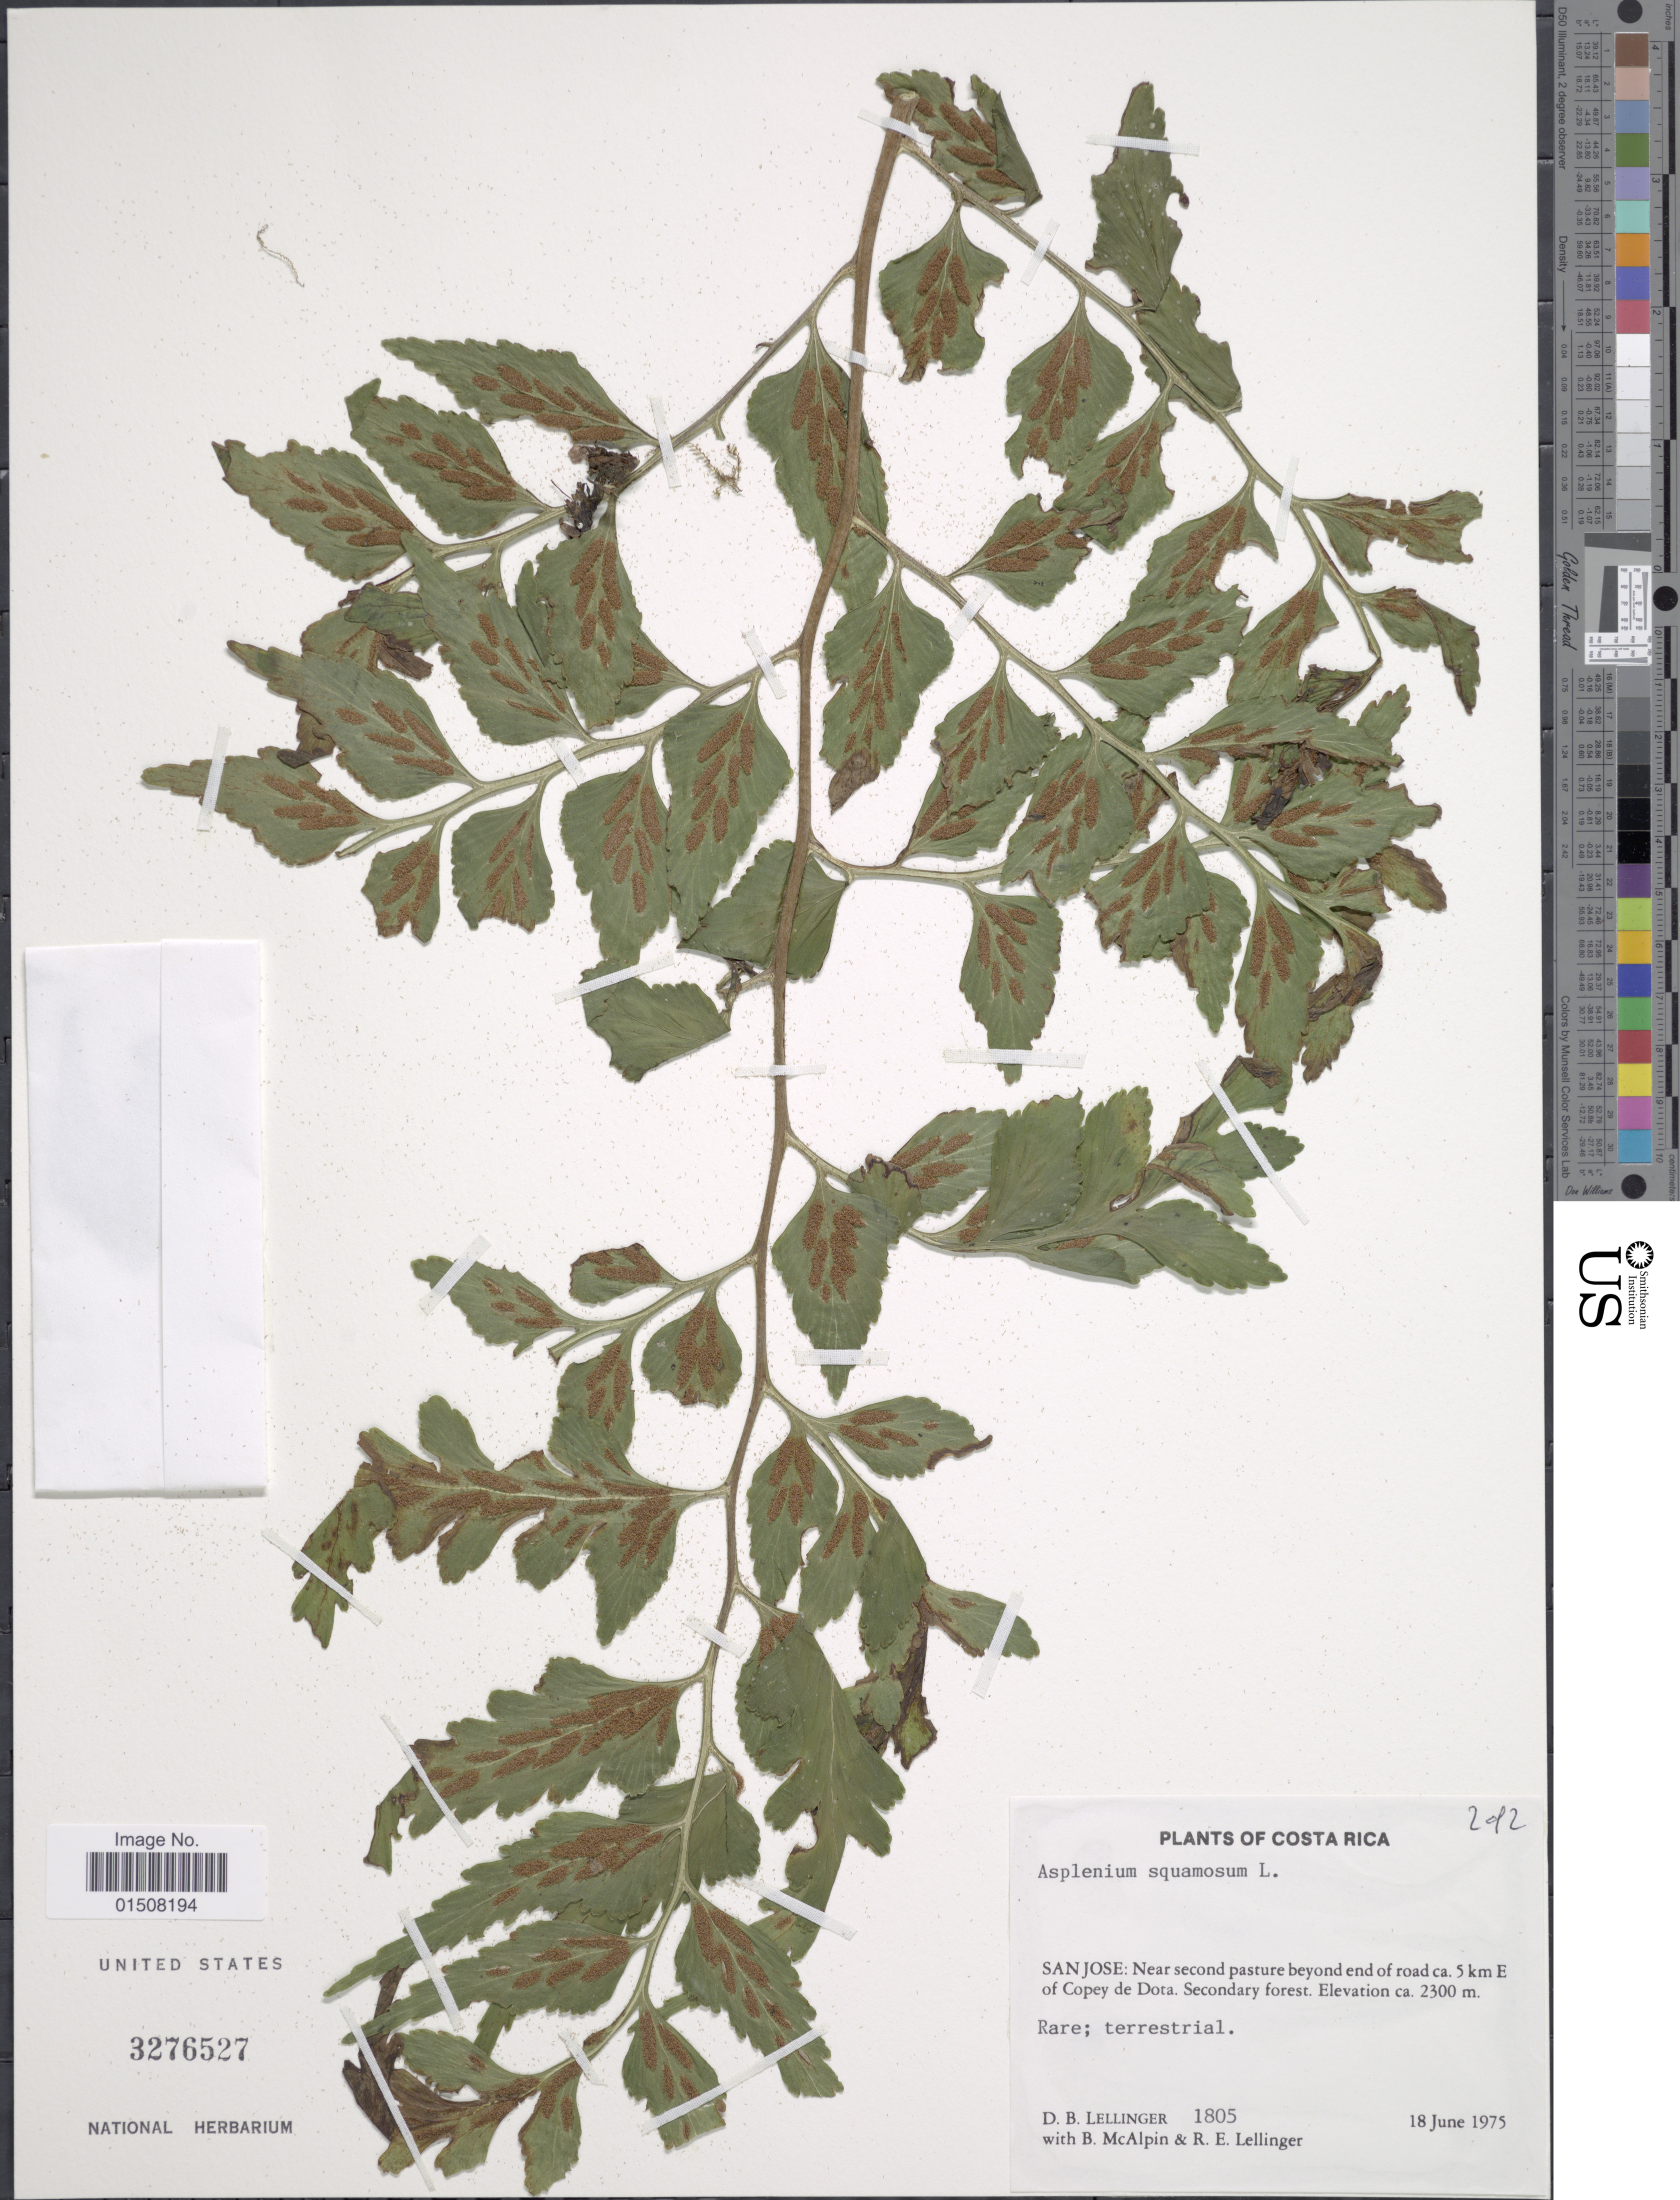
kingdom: Plantae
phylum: Tracheophyta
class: Polypodiopsida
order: Polypodiales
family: Aspleniaceae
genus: Asplenium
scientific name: Asplenium squamosum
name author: L.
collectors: D. B. Lellinger, B. McAlpin & R. E. Lellinger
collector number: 1805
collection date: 1975-06-18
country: Costa Rica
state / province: San José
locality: Near second pasture beyond end of road ca. 5 km E of Copey de Dota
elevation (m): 2300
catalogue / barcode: US 3276527